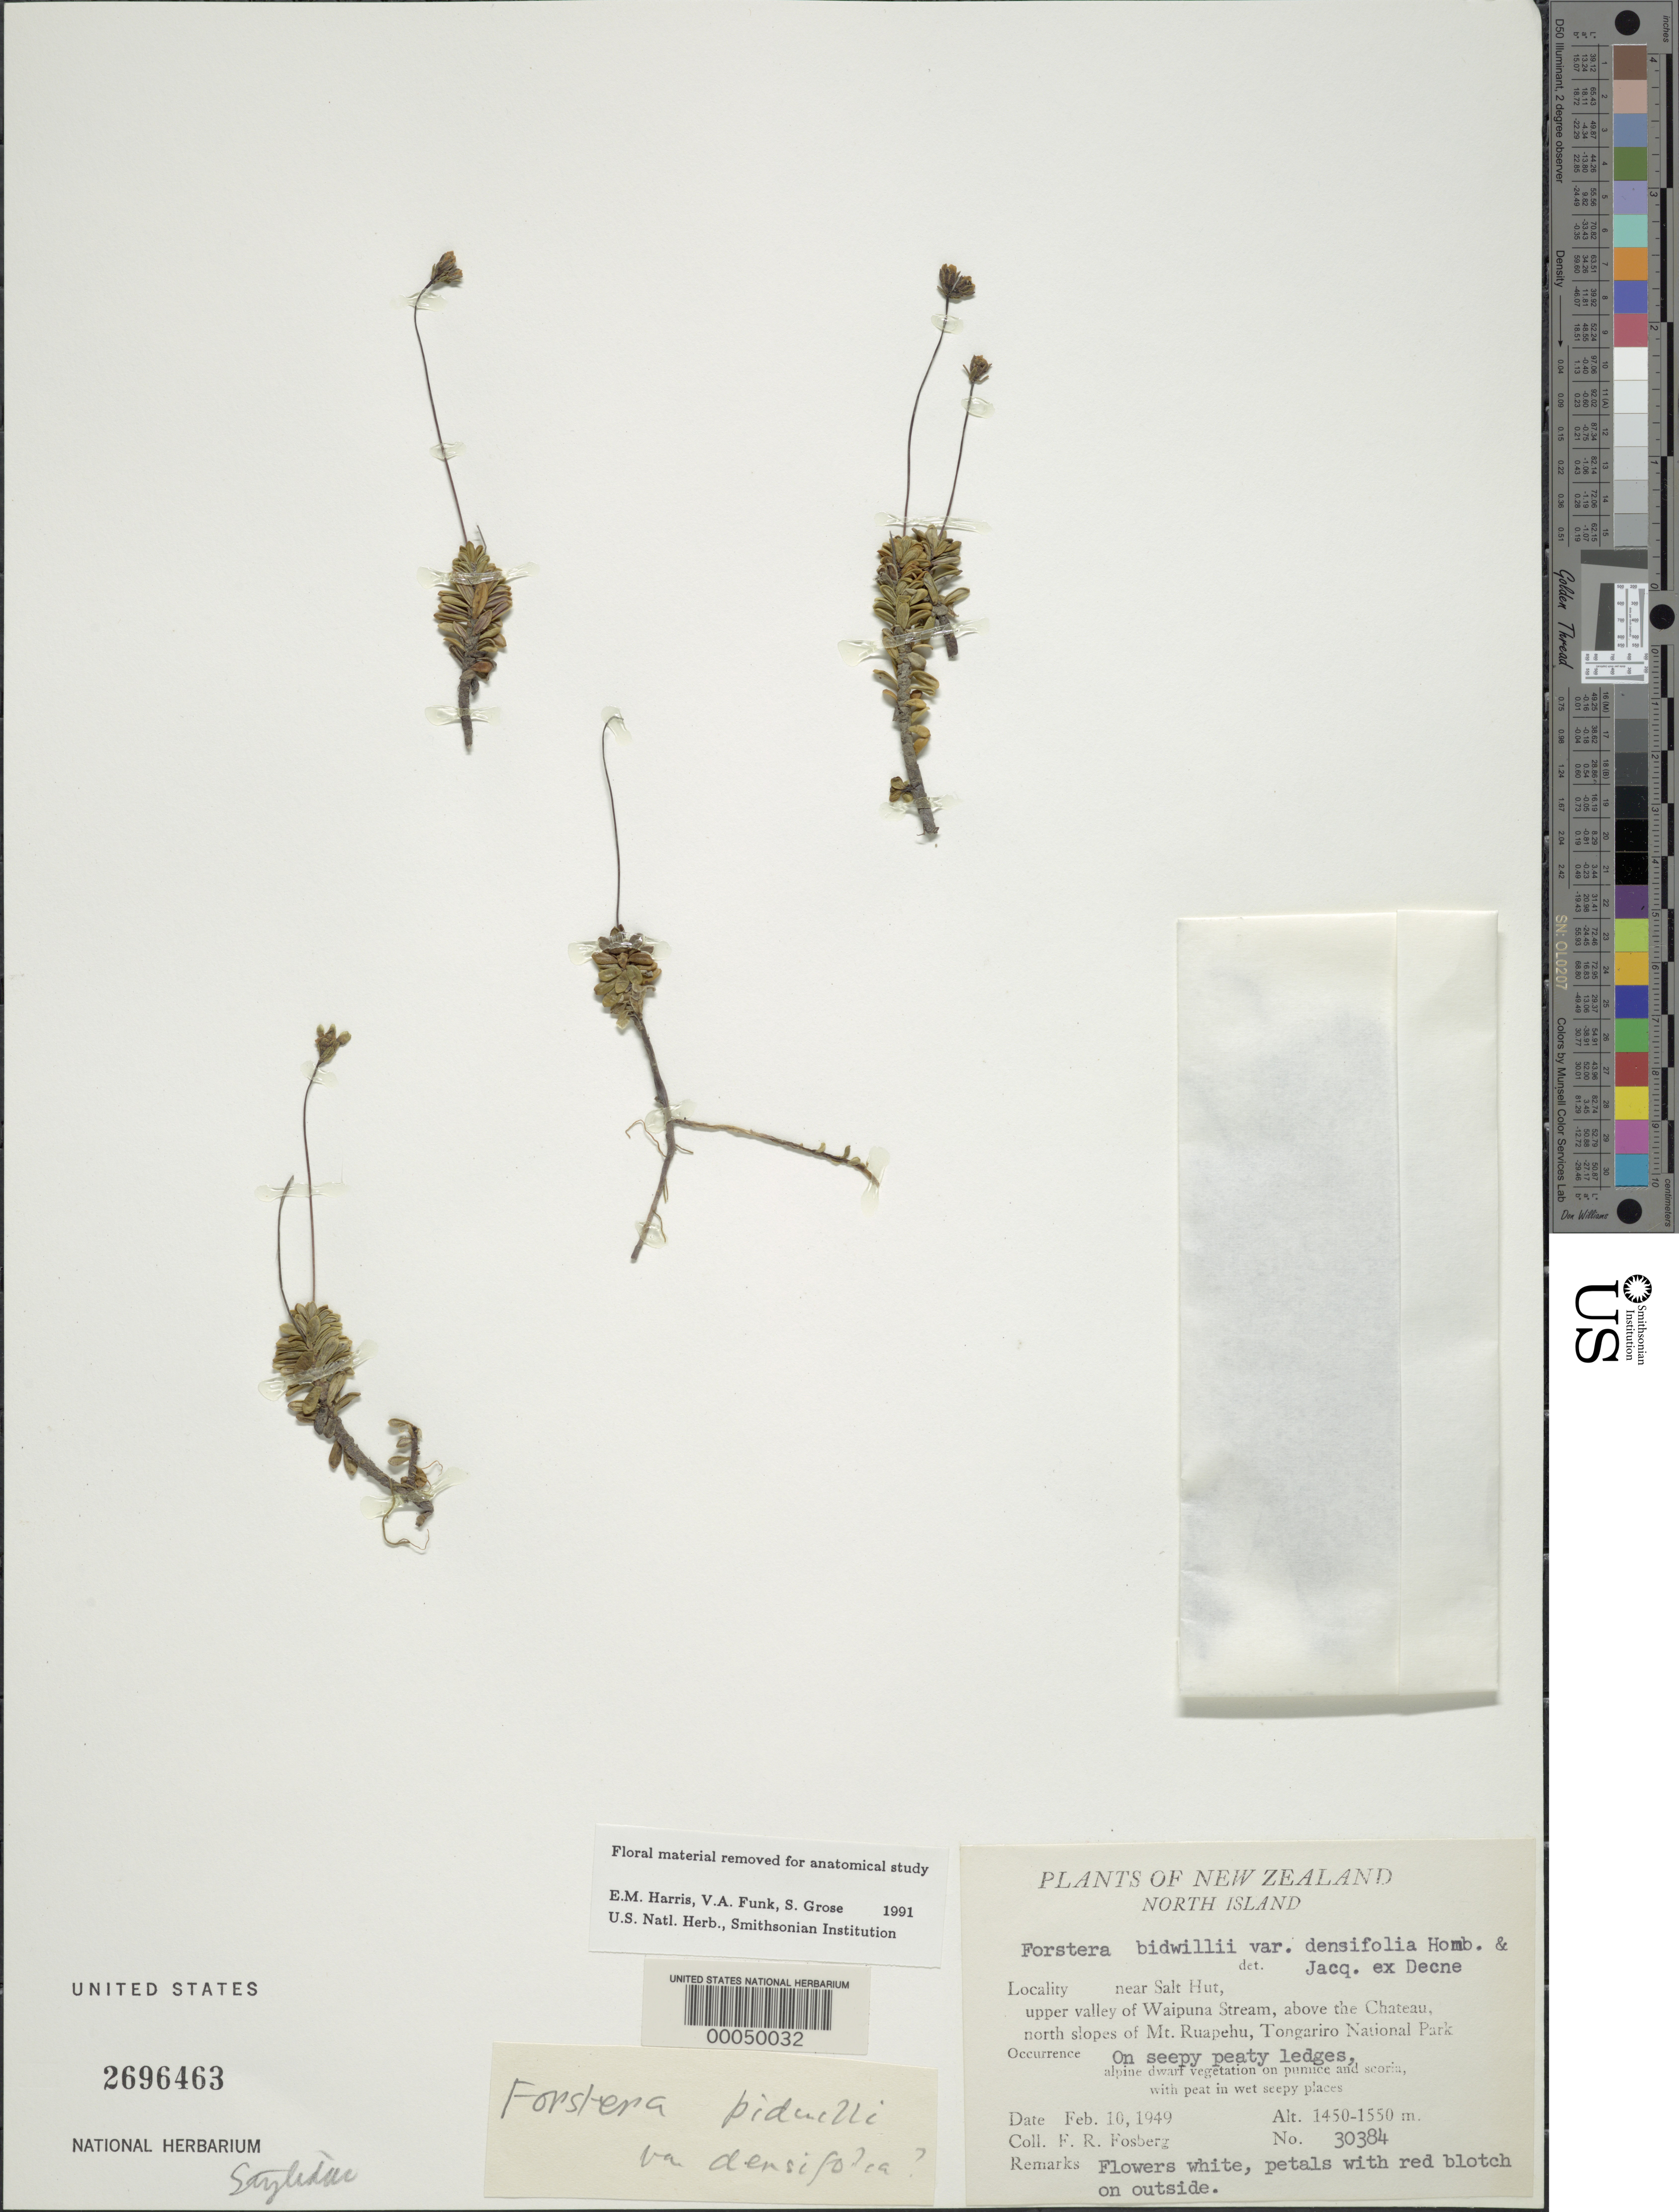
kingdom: Plantae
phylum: Tracheophyta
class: Magnoliopsida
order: Asterales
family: Stylidiaceae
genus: Forstera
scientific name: Forstera bidwillii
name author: Hook. f.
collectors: F. R. Fosberg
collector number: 30384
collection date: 1949-02-10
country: New Zealand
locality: North Island, near Salt Hut, upper valley of Waipuna Stream, above the Chateu, north slopes of Mt. Ruapehu, Tongariro National Park.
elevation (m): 1450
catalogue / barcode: US 2696463